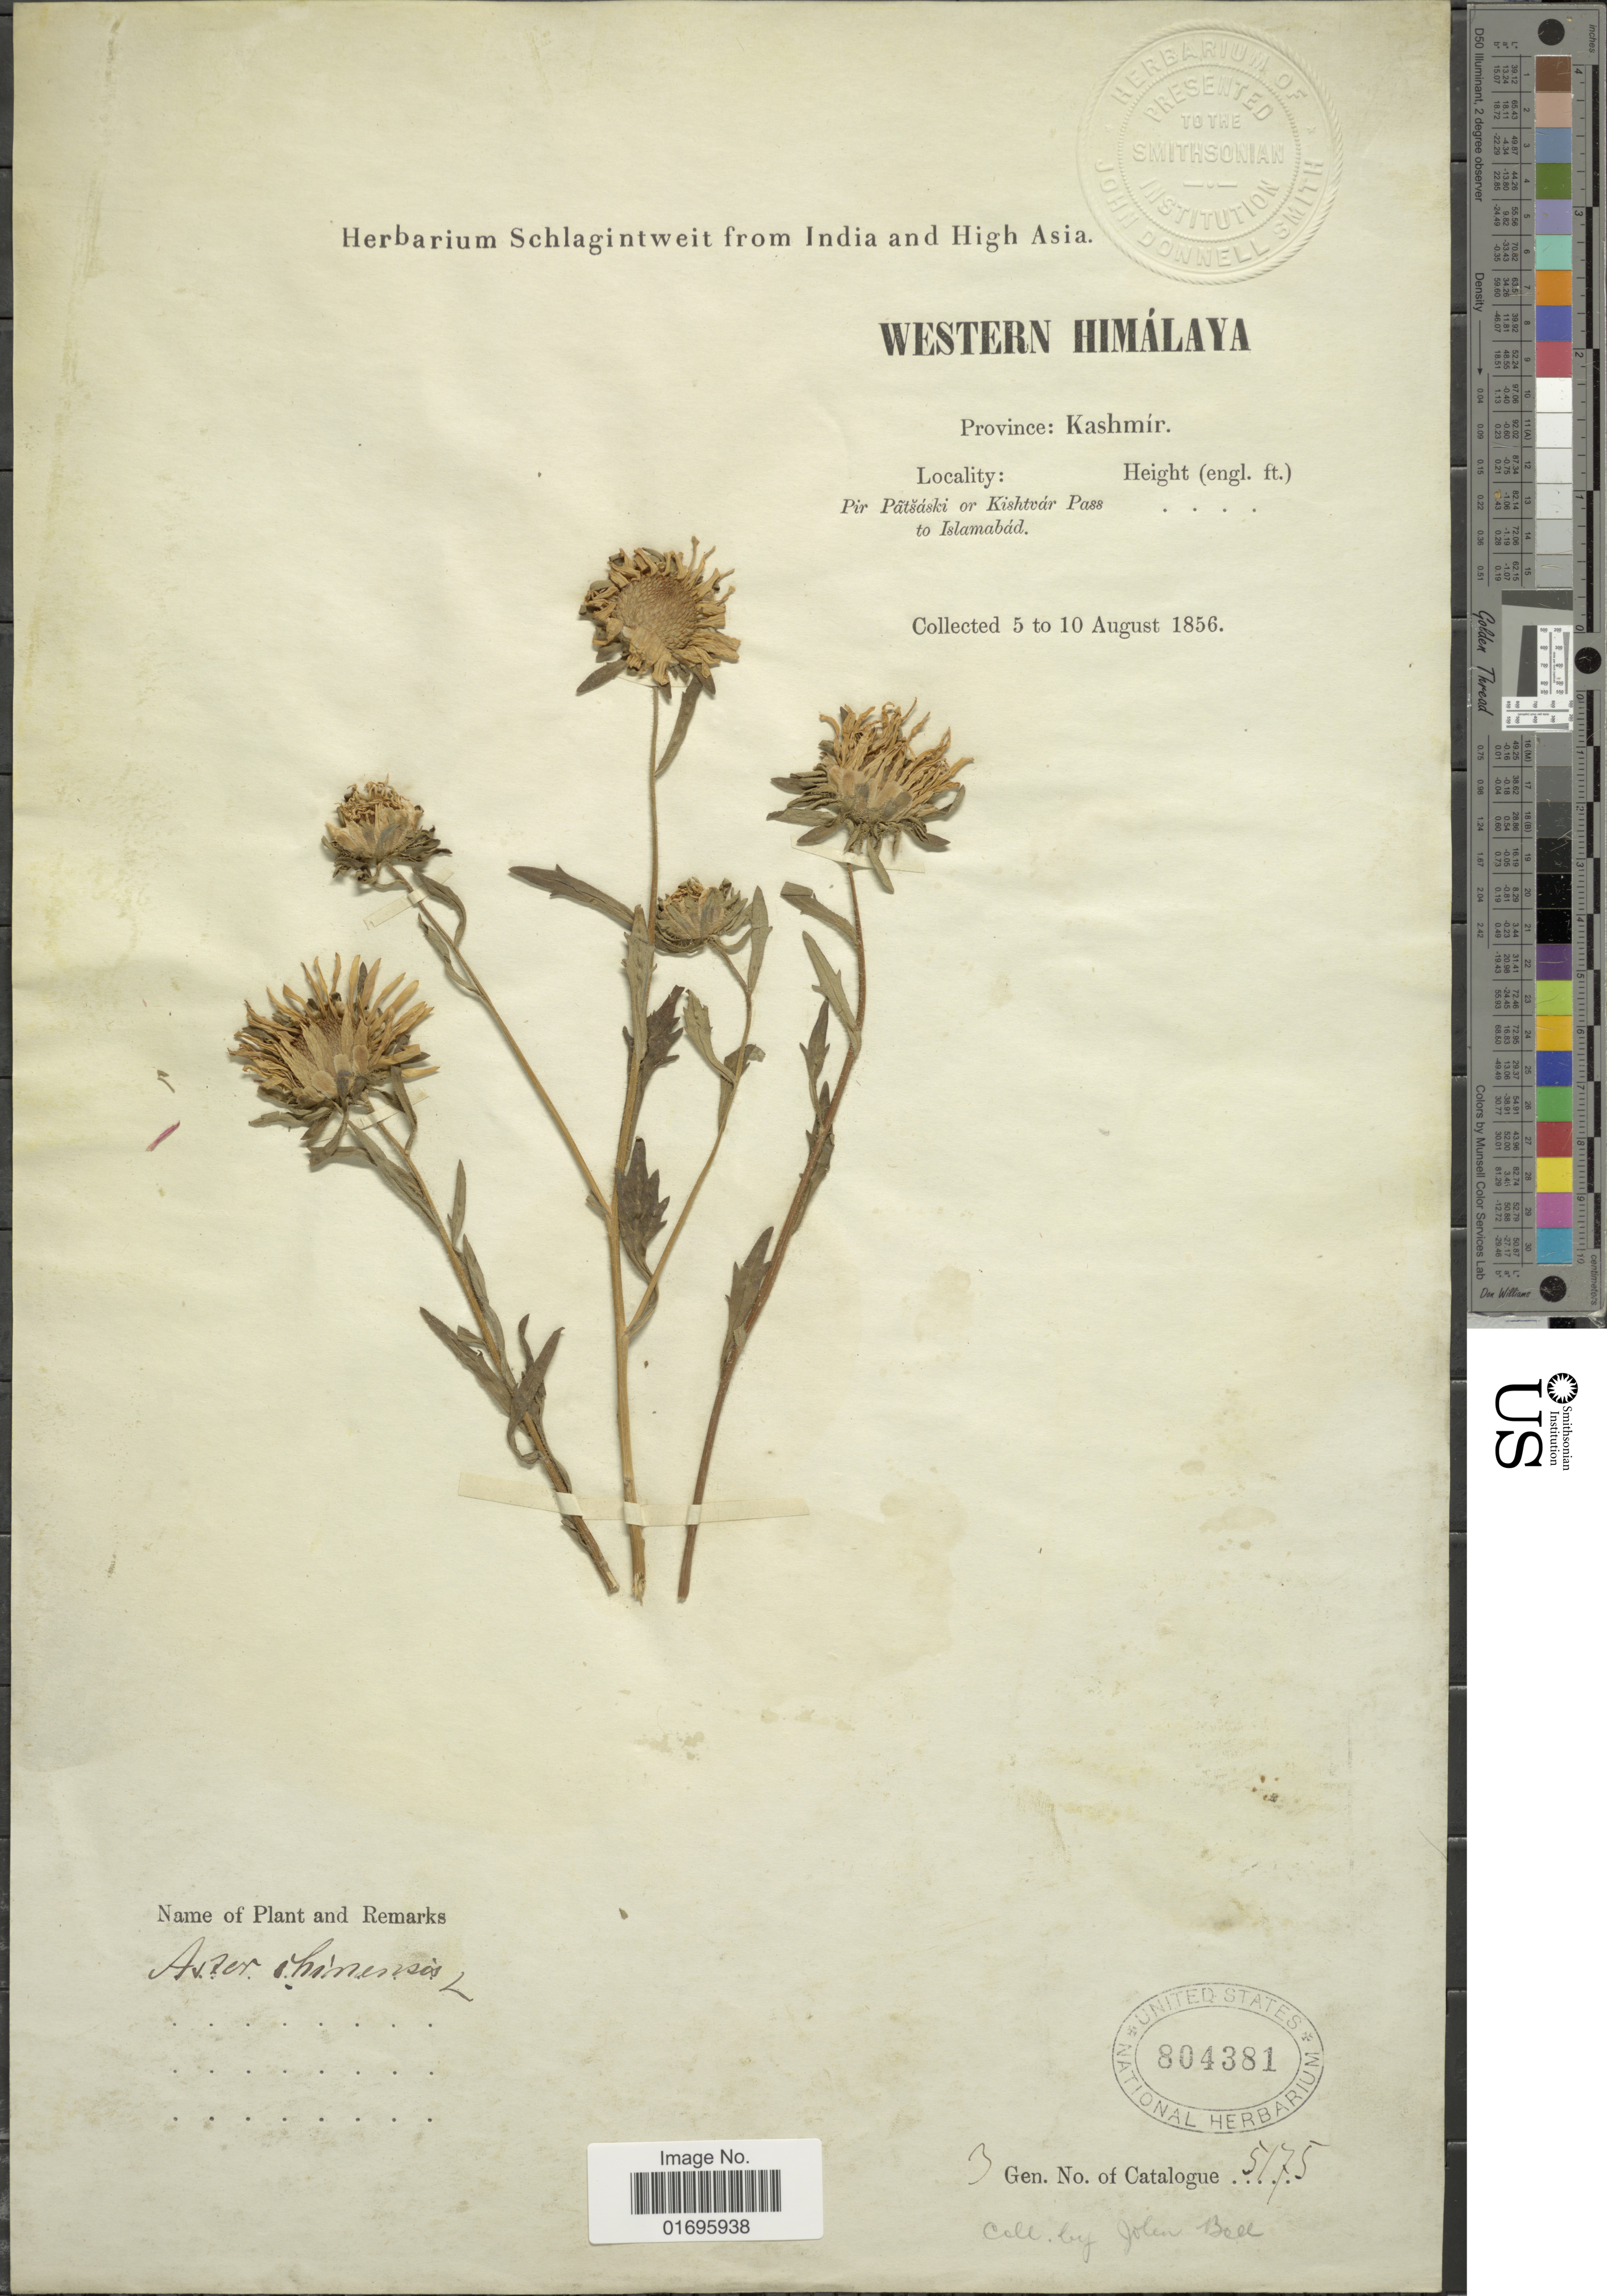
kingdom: Plantae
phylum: Tracheophyta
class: Magnoliopsida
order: Asterales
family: Asteraceae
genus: Callistephus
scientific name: Callistephus chinensis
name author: (L.) Nees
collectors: J. Bell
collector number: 5175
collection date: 1856-08-05/1856-08-10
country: India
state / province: Jammu and Kashmir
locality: Western Himálaya. Province: Kashmír. Pir Parsáski or Kishtvár Pass to Islamabád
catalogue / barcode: US 804381